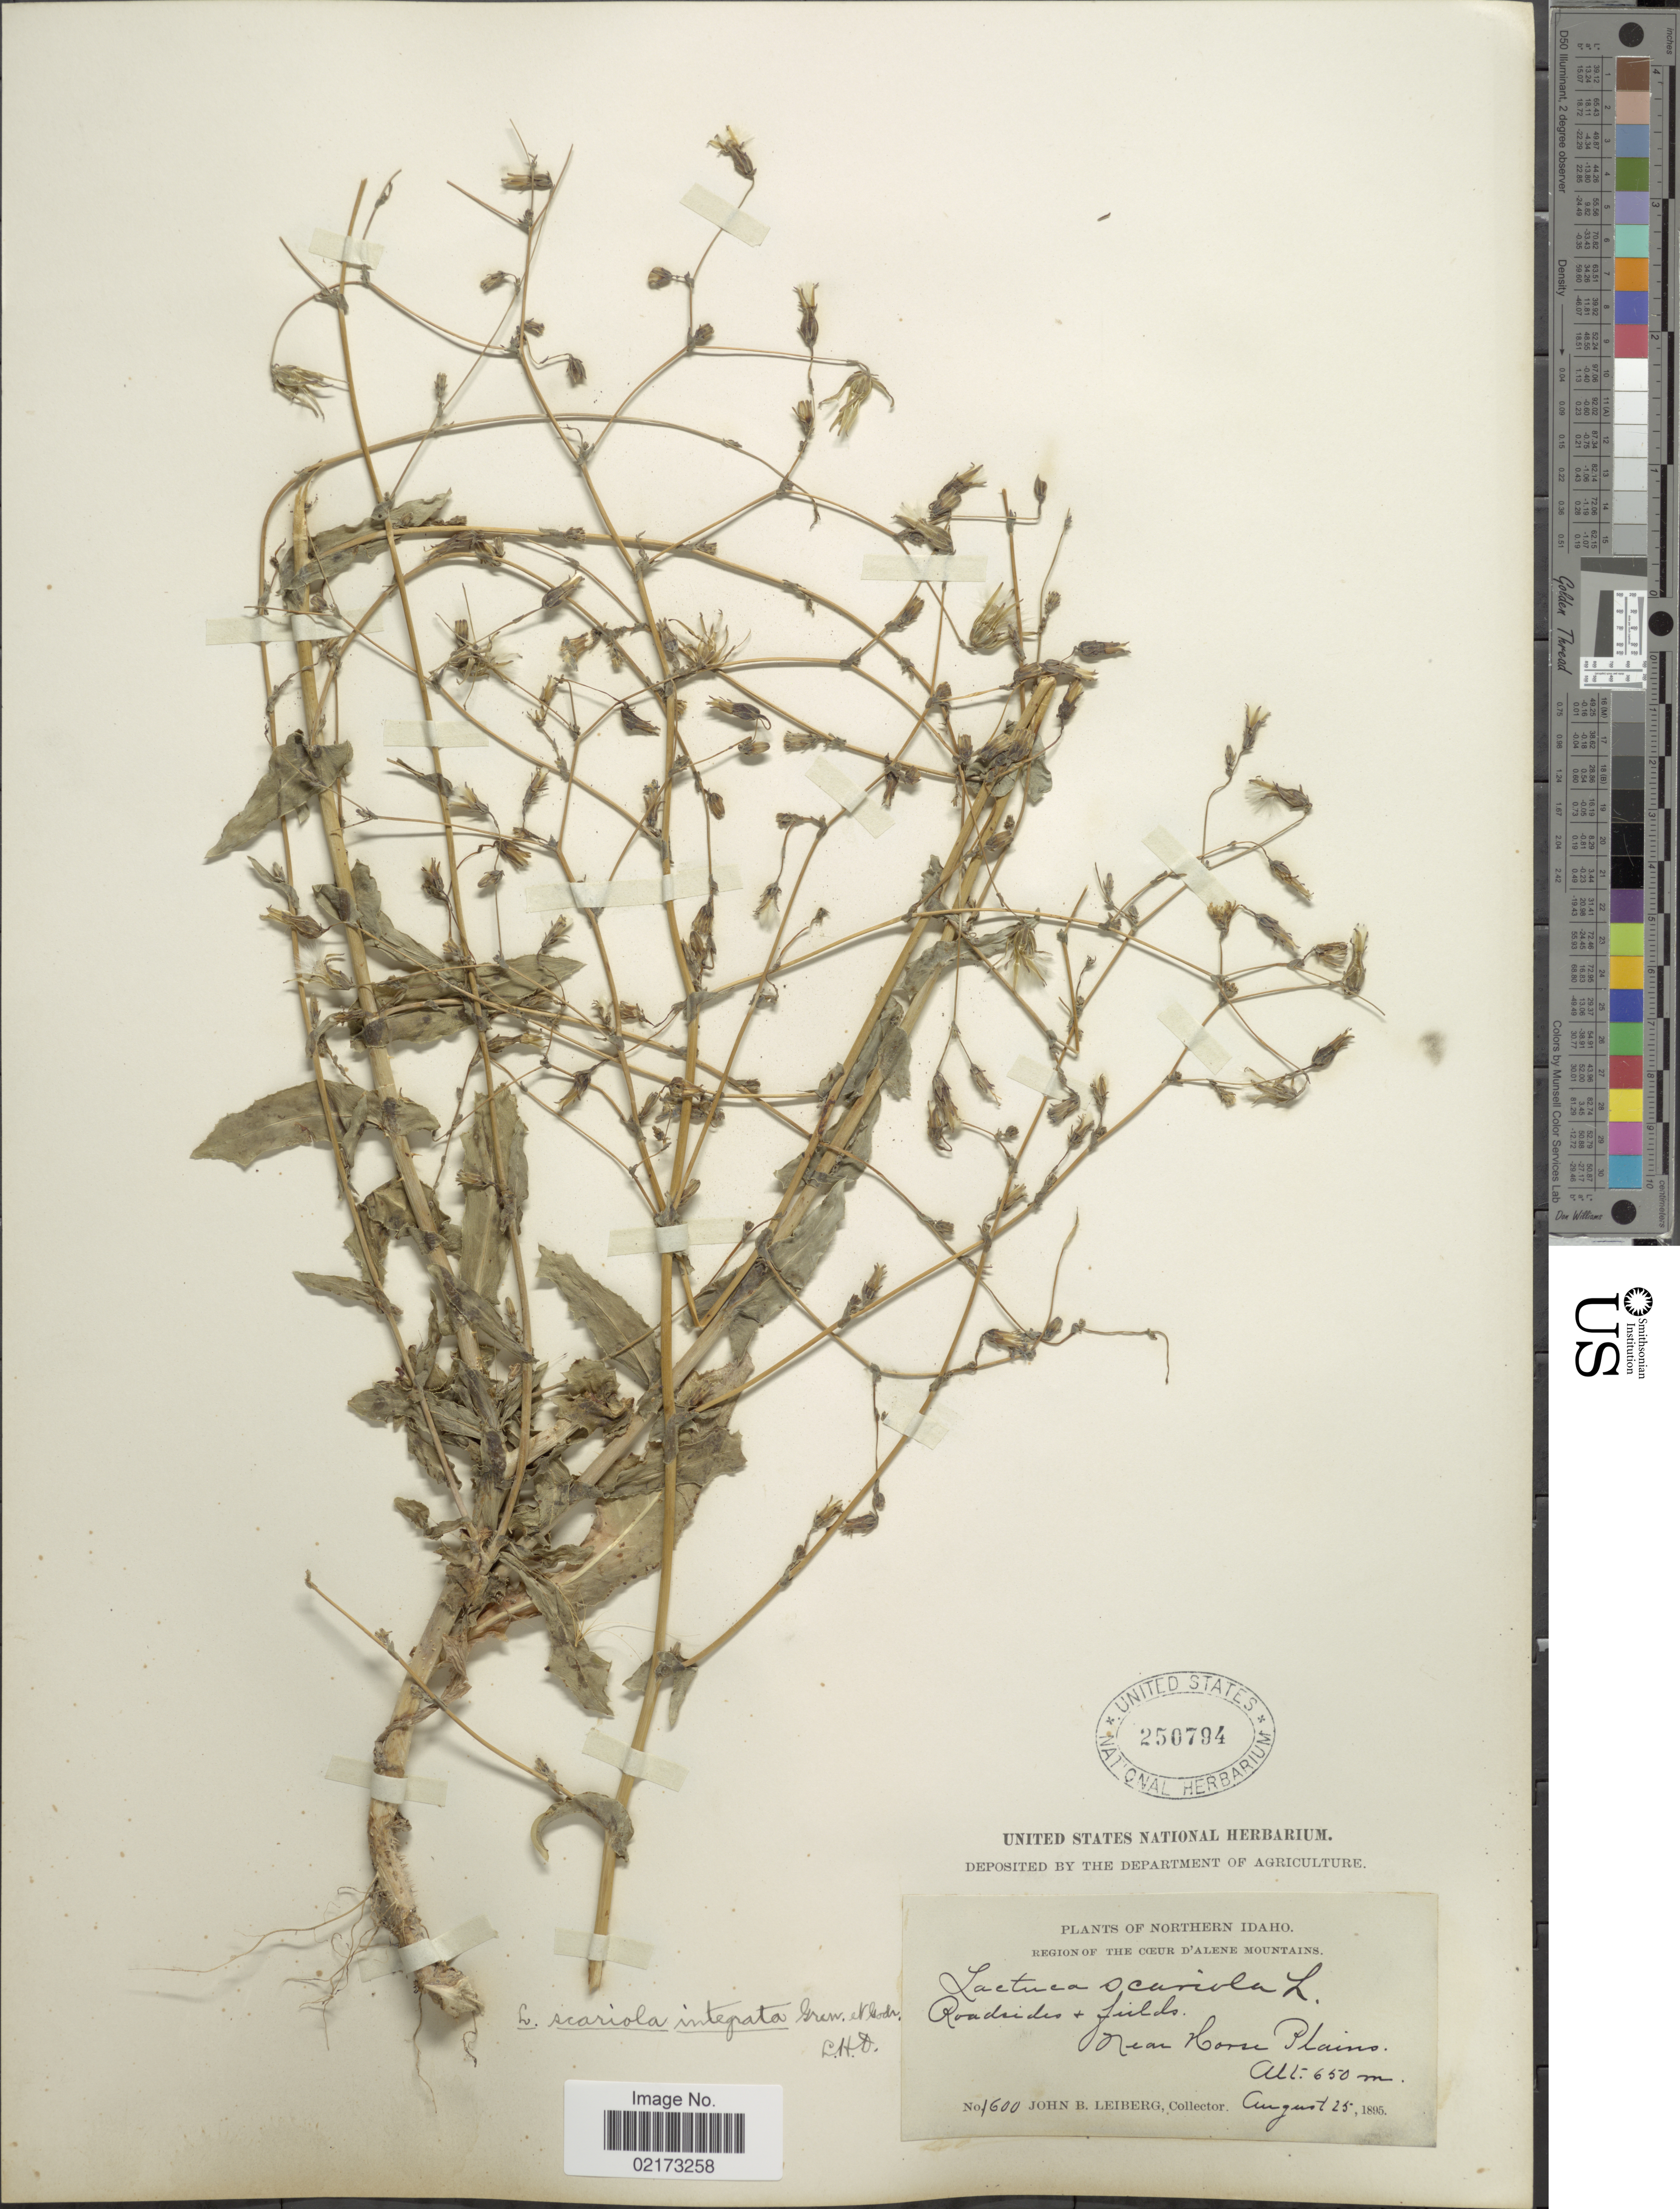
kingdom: Plantae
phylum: Tracheophyta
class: Magnoliopsida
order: Asterales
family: Asteraceae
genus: Lactuca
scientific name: Lactuca serriola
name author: L.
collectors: J. Leiberg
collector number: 1600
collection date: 1895-08-25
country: United States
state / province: Idaho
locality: Northern Idaho, near Horse Plains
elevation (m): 650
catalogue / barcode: US 250794